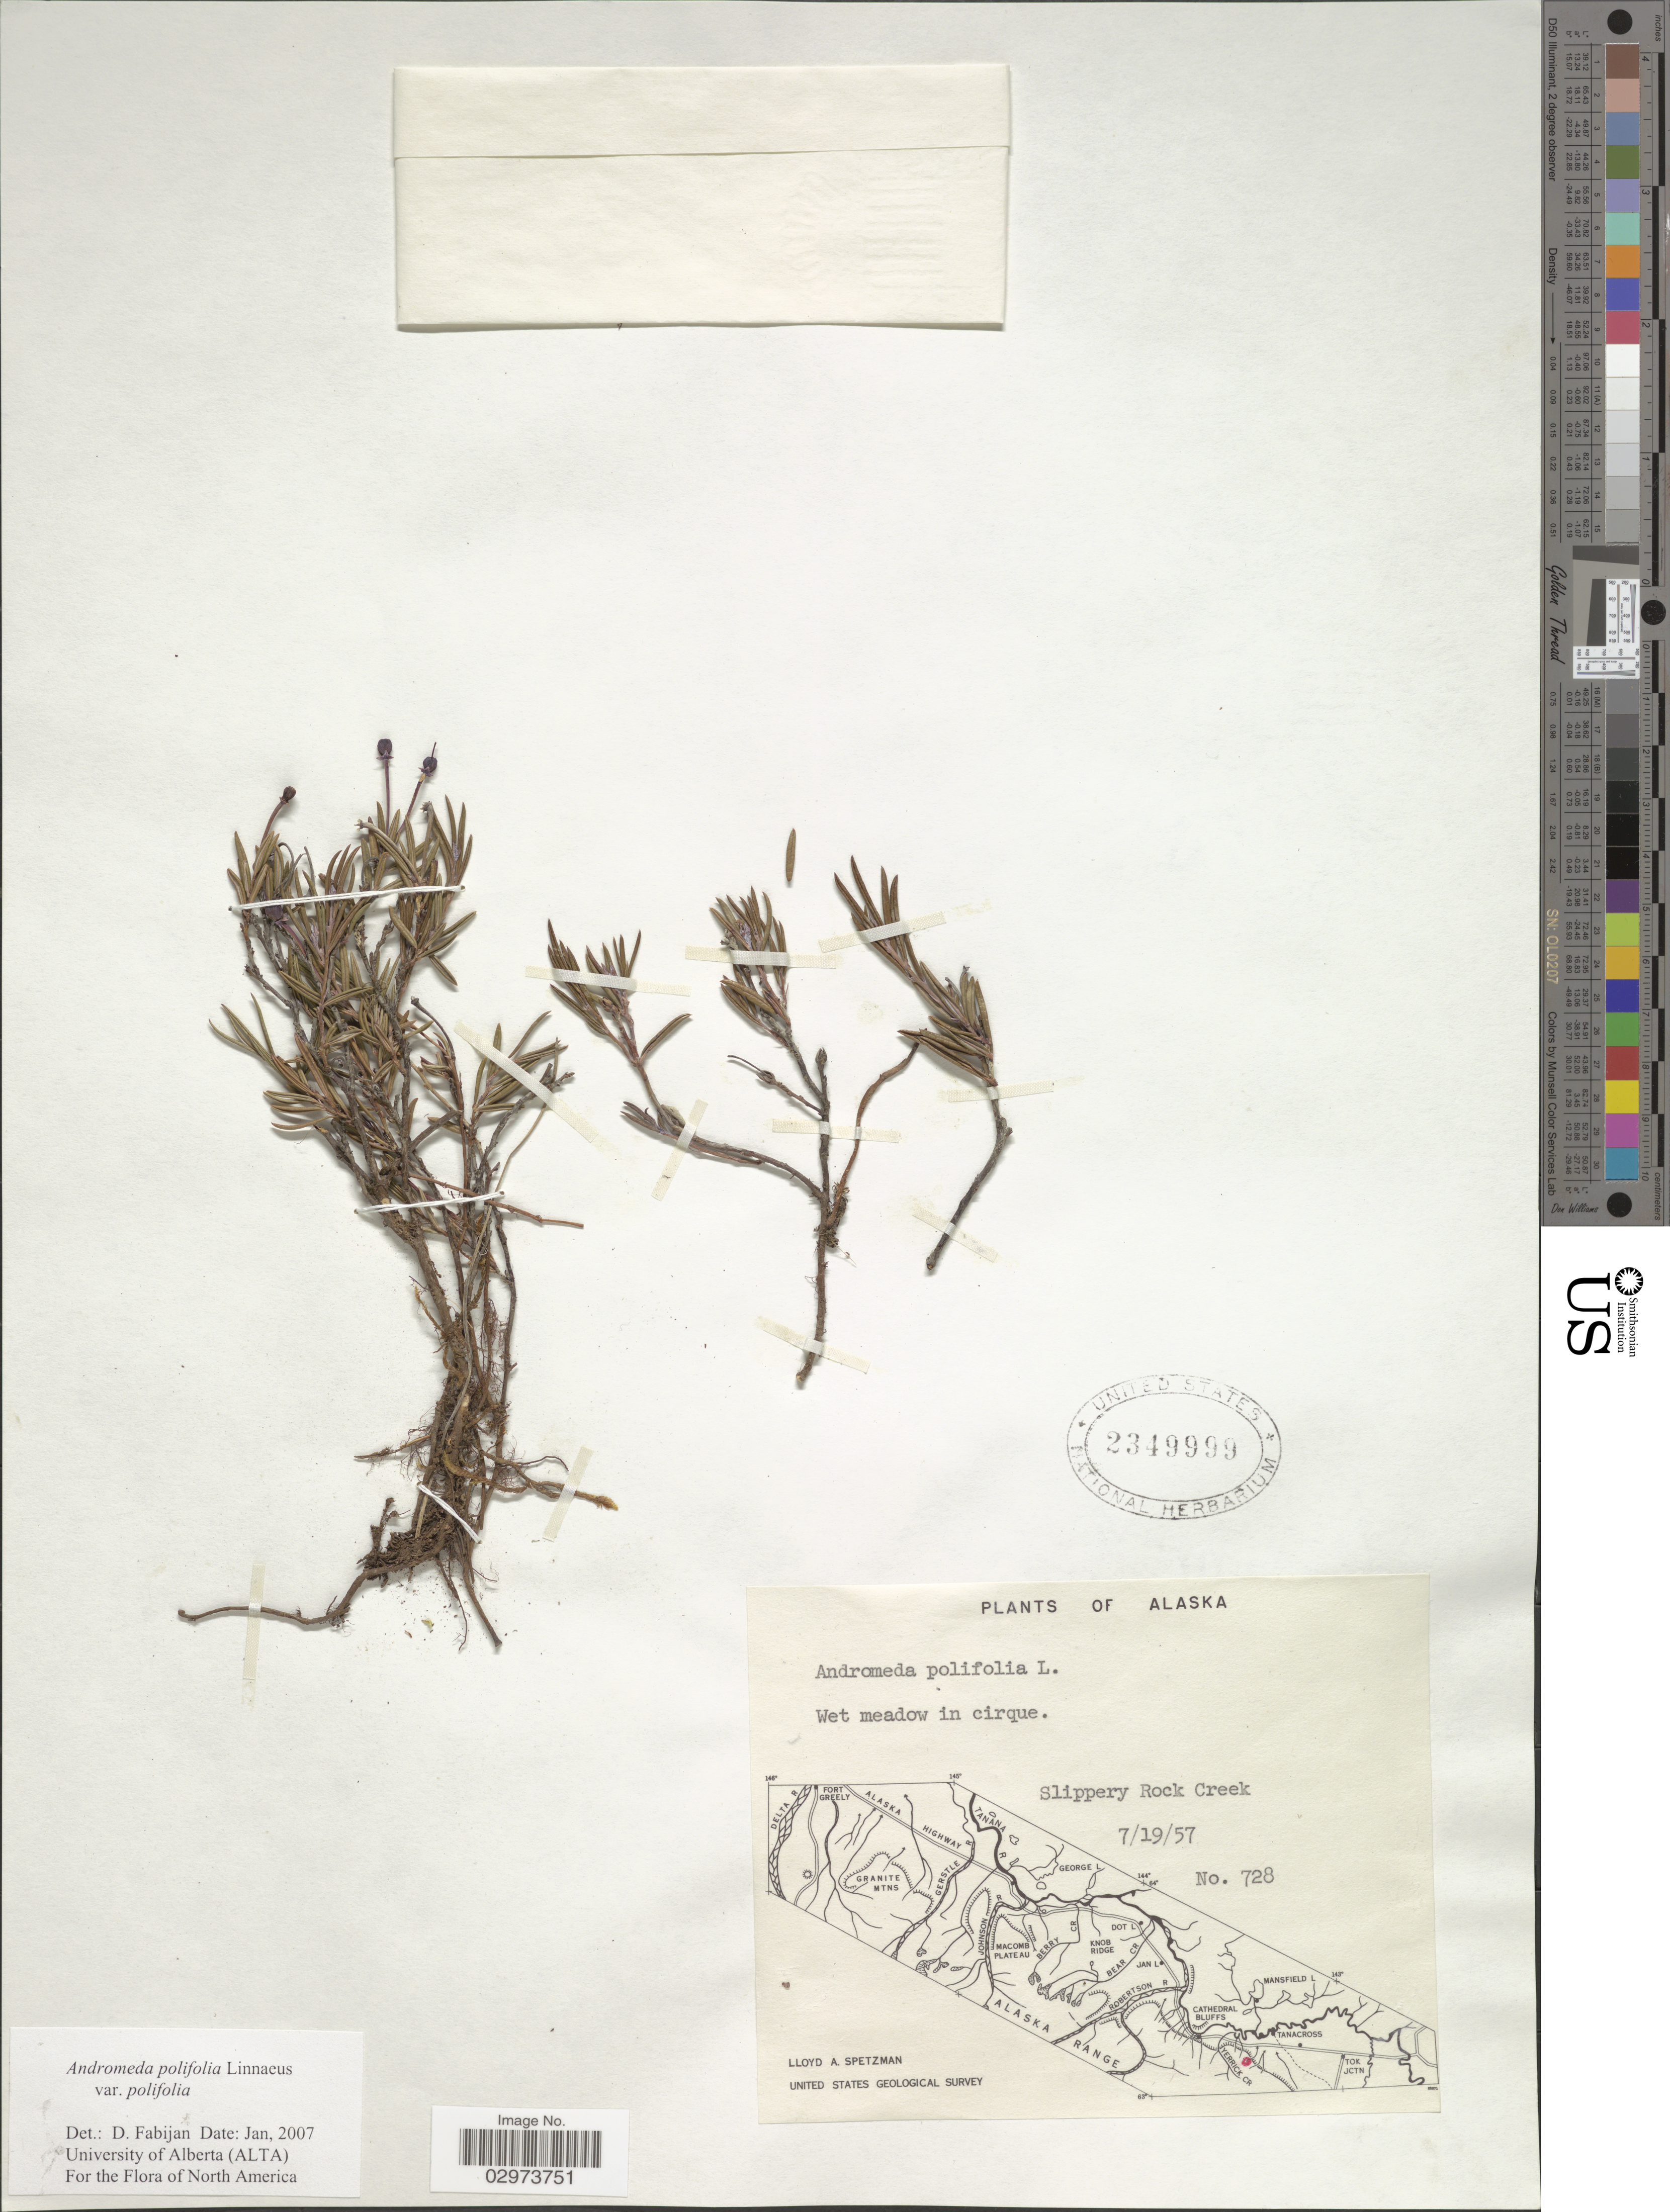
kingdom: Plantae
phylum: Tracheophyta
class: Magnoliopsida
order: Ericales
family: Ericaceae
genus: Andromeda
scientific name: Andromeda polifolia var. polifolia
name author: L.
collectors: L. Spetzman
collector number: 728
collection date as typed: Transcribed d/m/y: 19/7/57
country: United States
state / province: Alaska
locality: Slippery Rock Creek.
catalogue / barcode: US 2349999